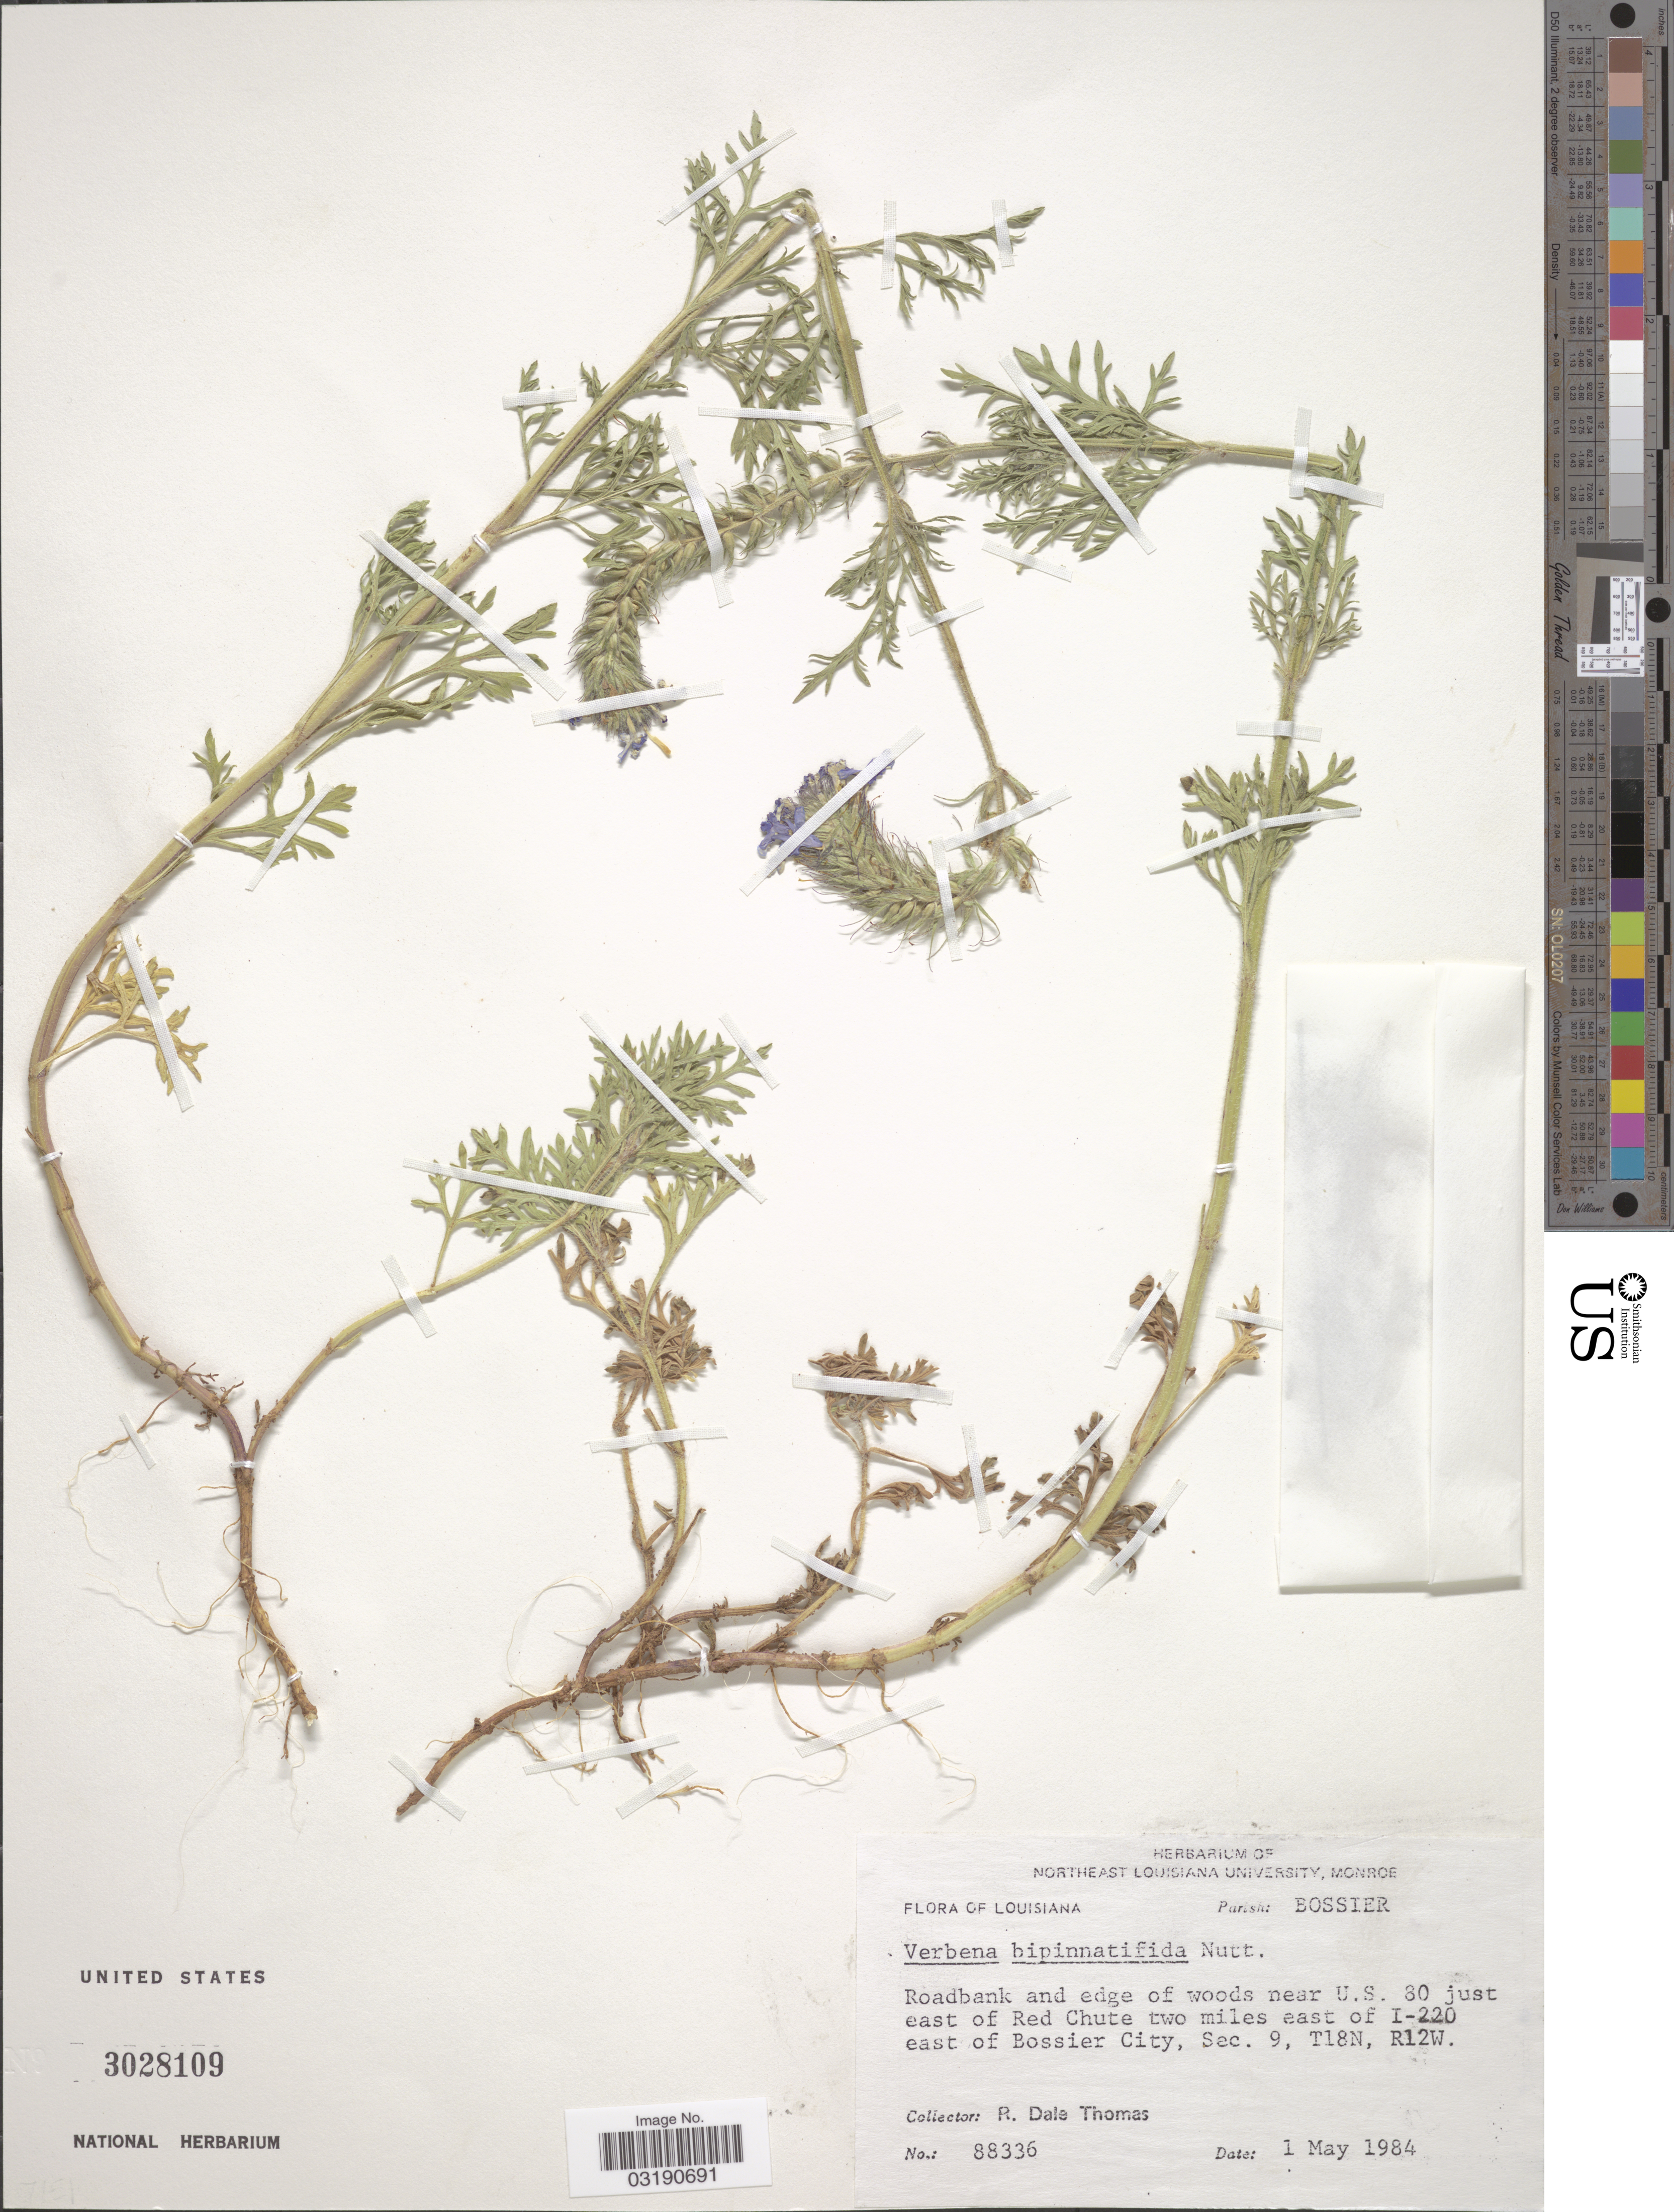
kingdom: Plantae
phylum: Tracheophyta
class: Magnoliopsida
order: Lamiales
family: Verbenaceae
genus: Verbena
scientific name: Verbena bipinnatifida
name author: (Schauer) Nutt.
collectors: R. Thomas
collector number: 88336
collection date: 1984-05-01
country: United States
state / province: Louisiana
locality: Parish: Bossier. Roadbank and edge of woods near U.S. 80 just east of Red Chute two miles east of I-220 east of Bossier City, Sec. 9, T18N, R12W.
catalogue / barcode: US 3028109